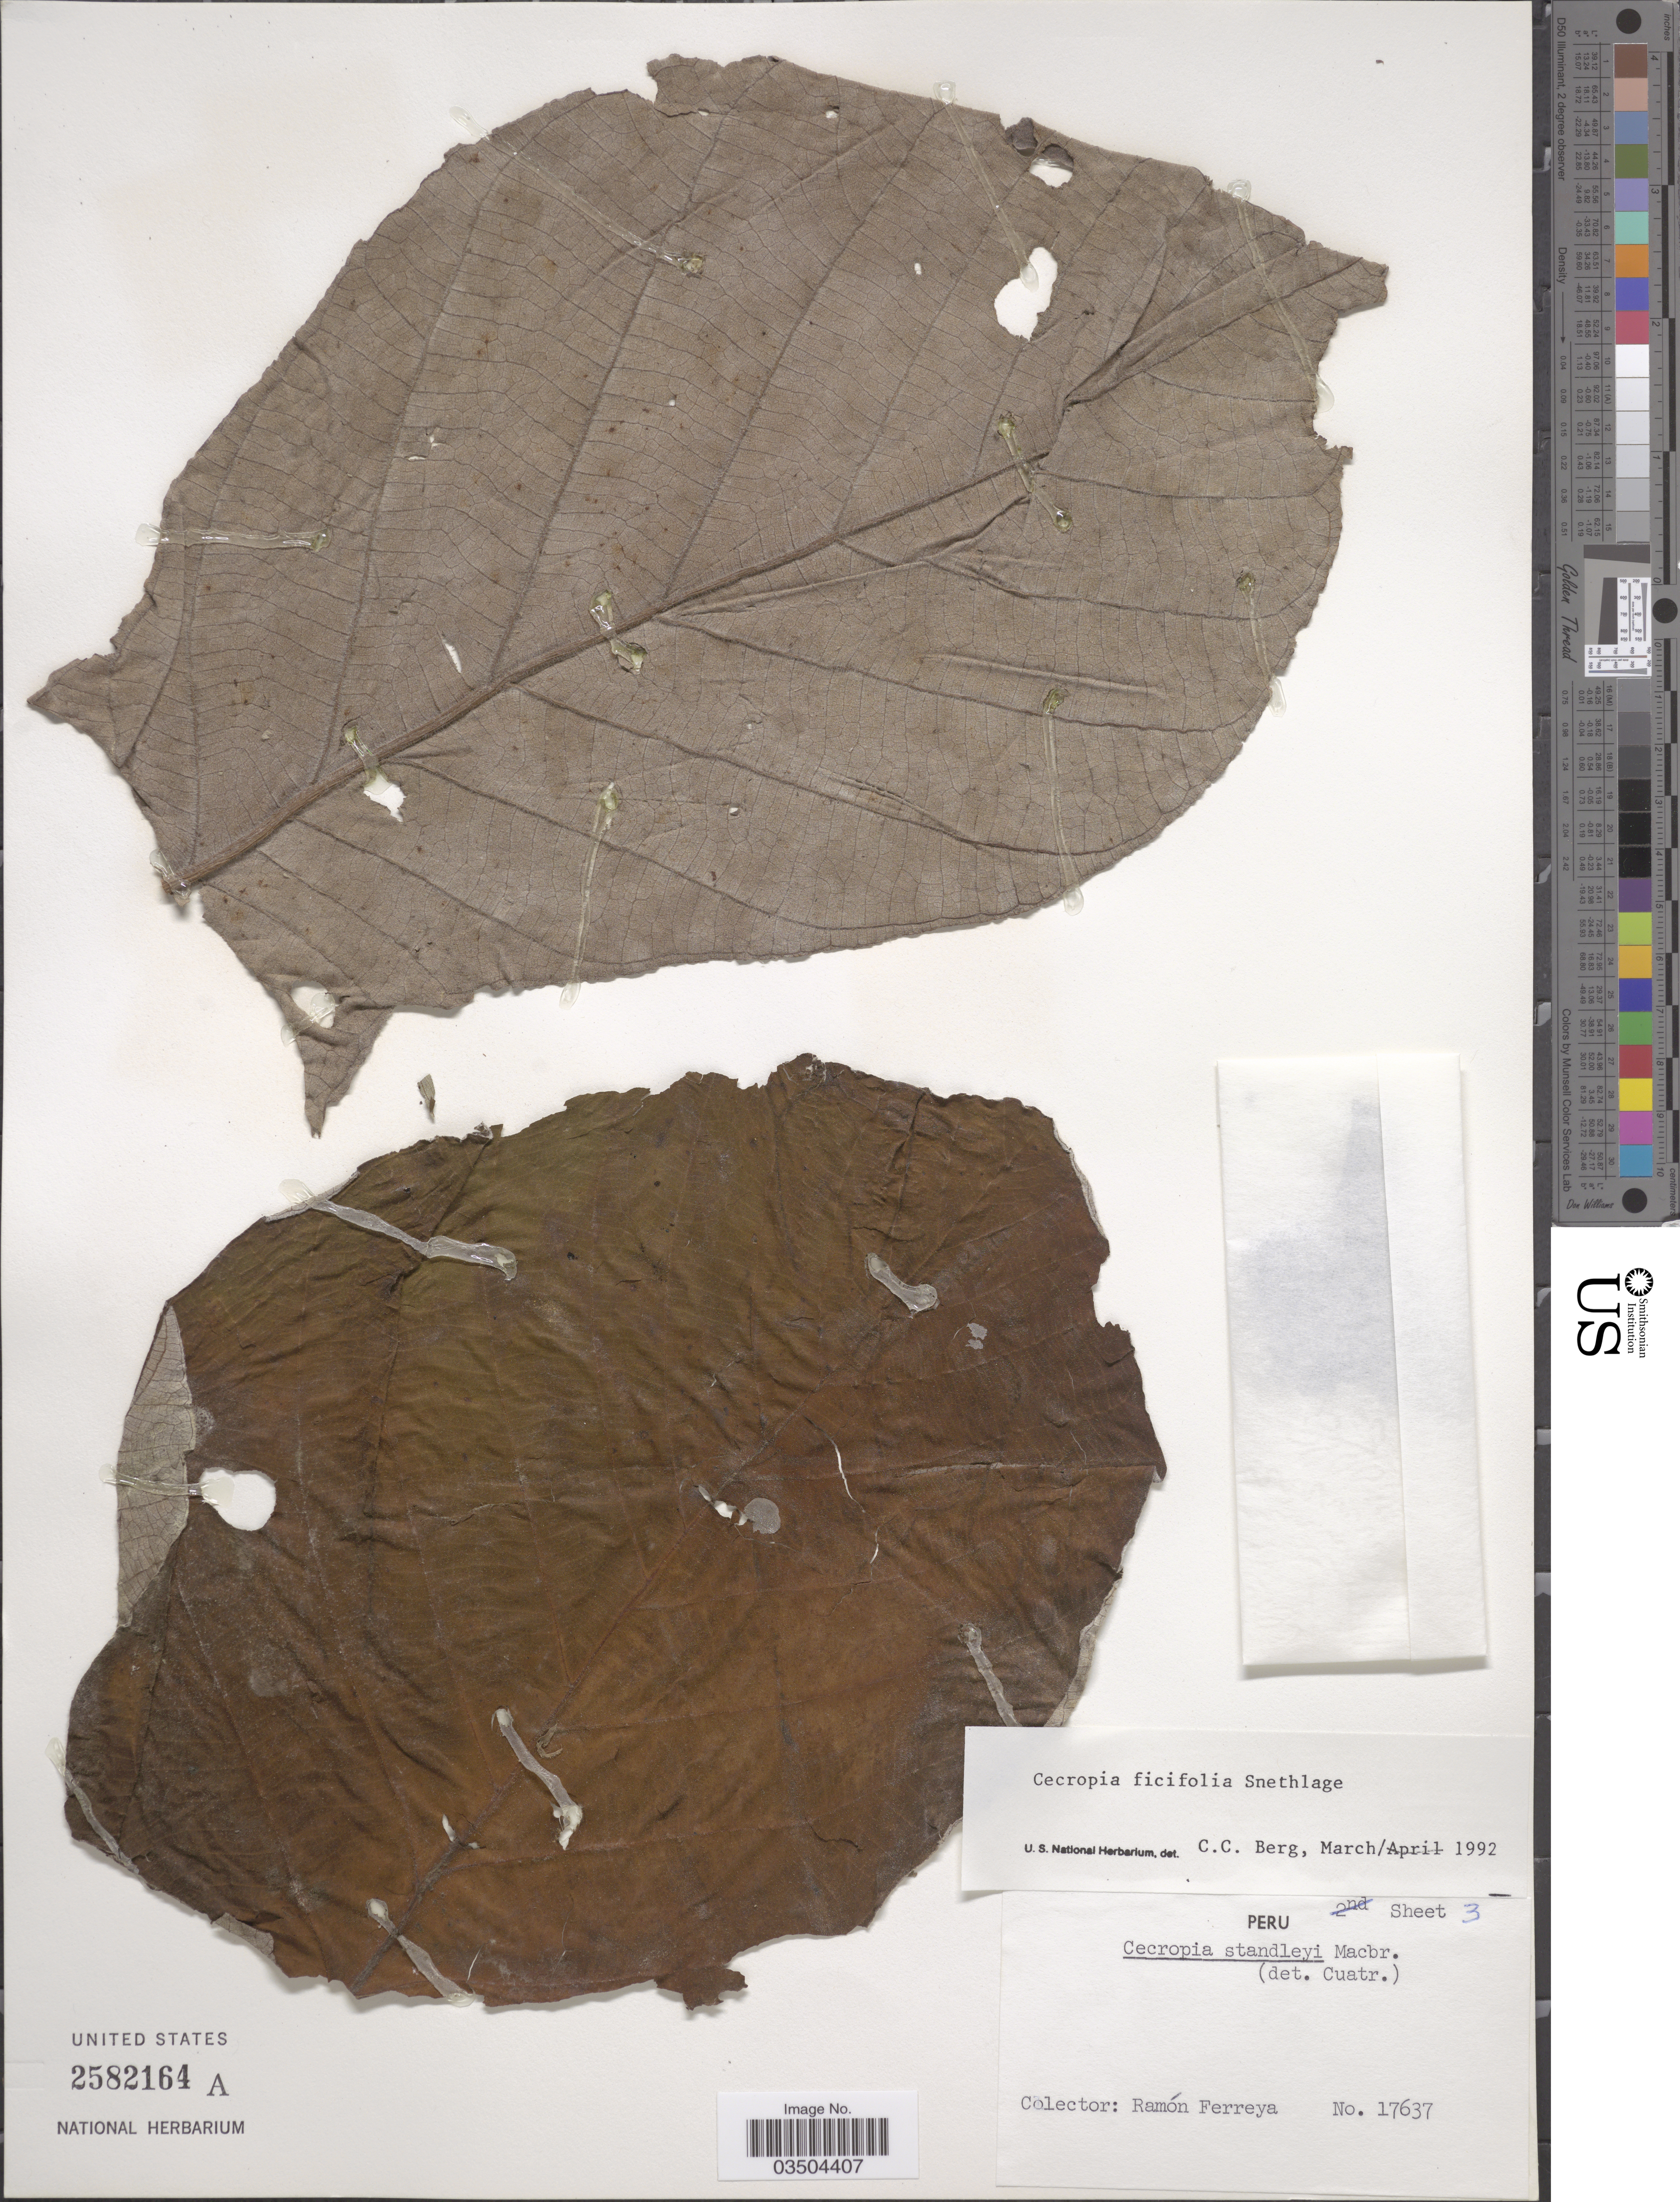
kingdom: Plantae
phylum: Tracheophyta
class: Magnoliopsida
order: Rosales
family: Urticaceae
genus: Cecropia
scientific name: Cecropia ficifolia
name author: Snethlage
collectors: R. A. Ferreyra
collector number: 17637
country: Peru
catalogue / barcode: US 2582164A